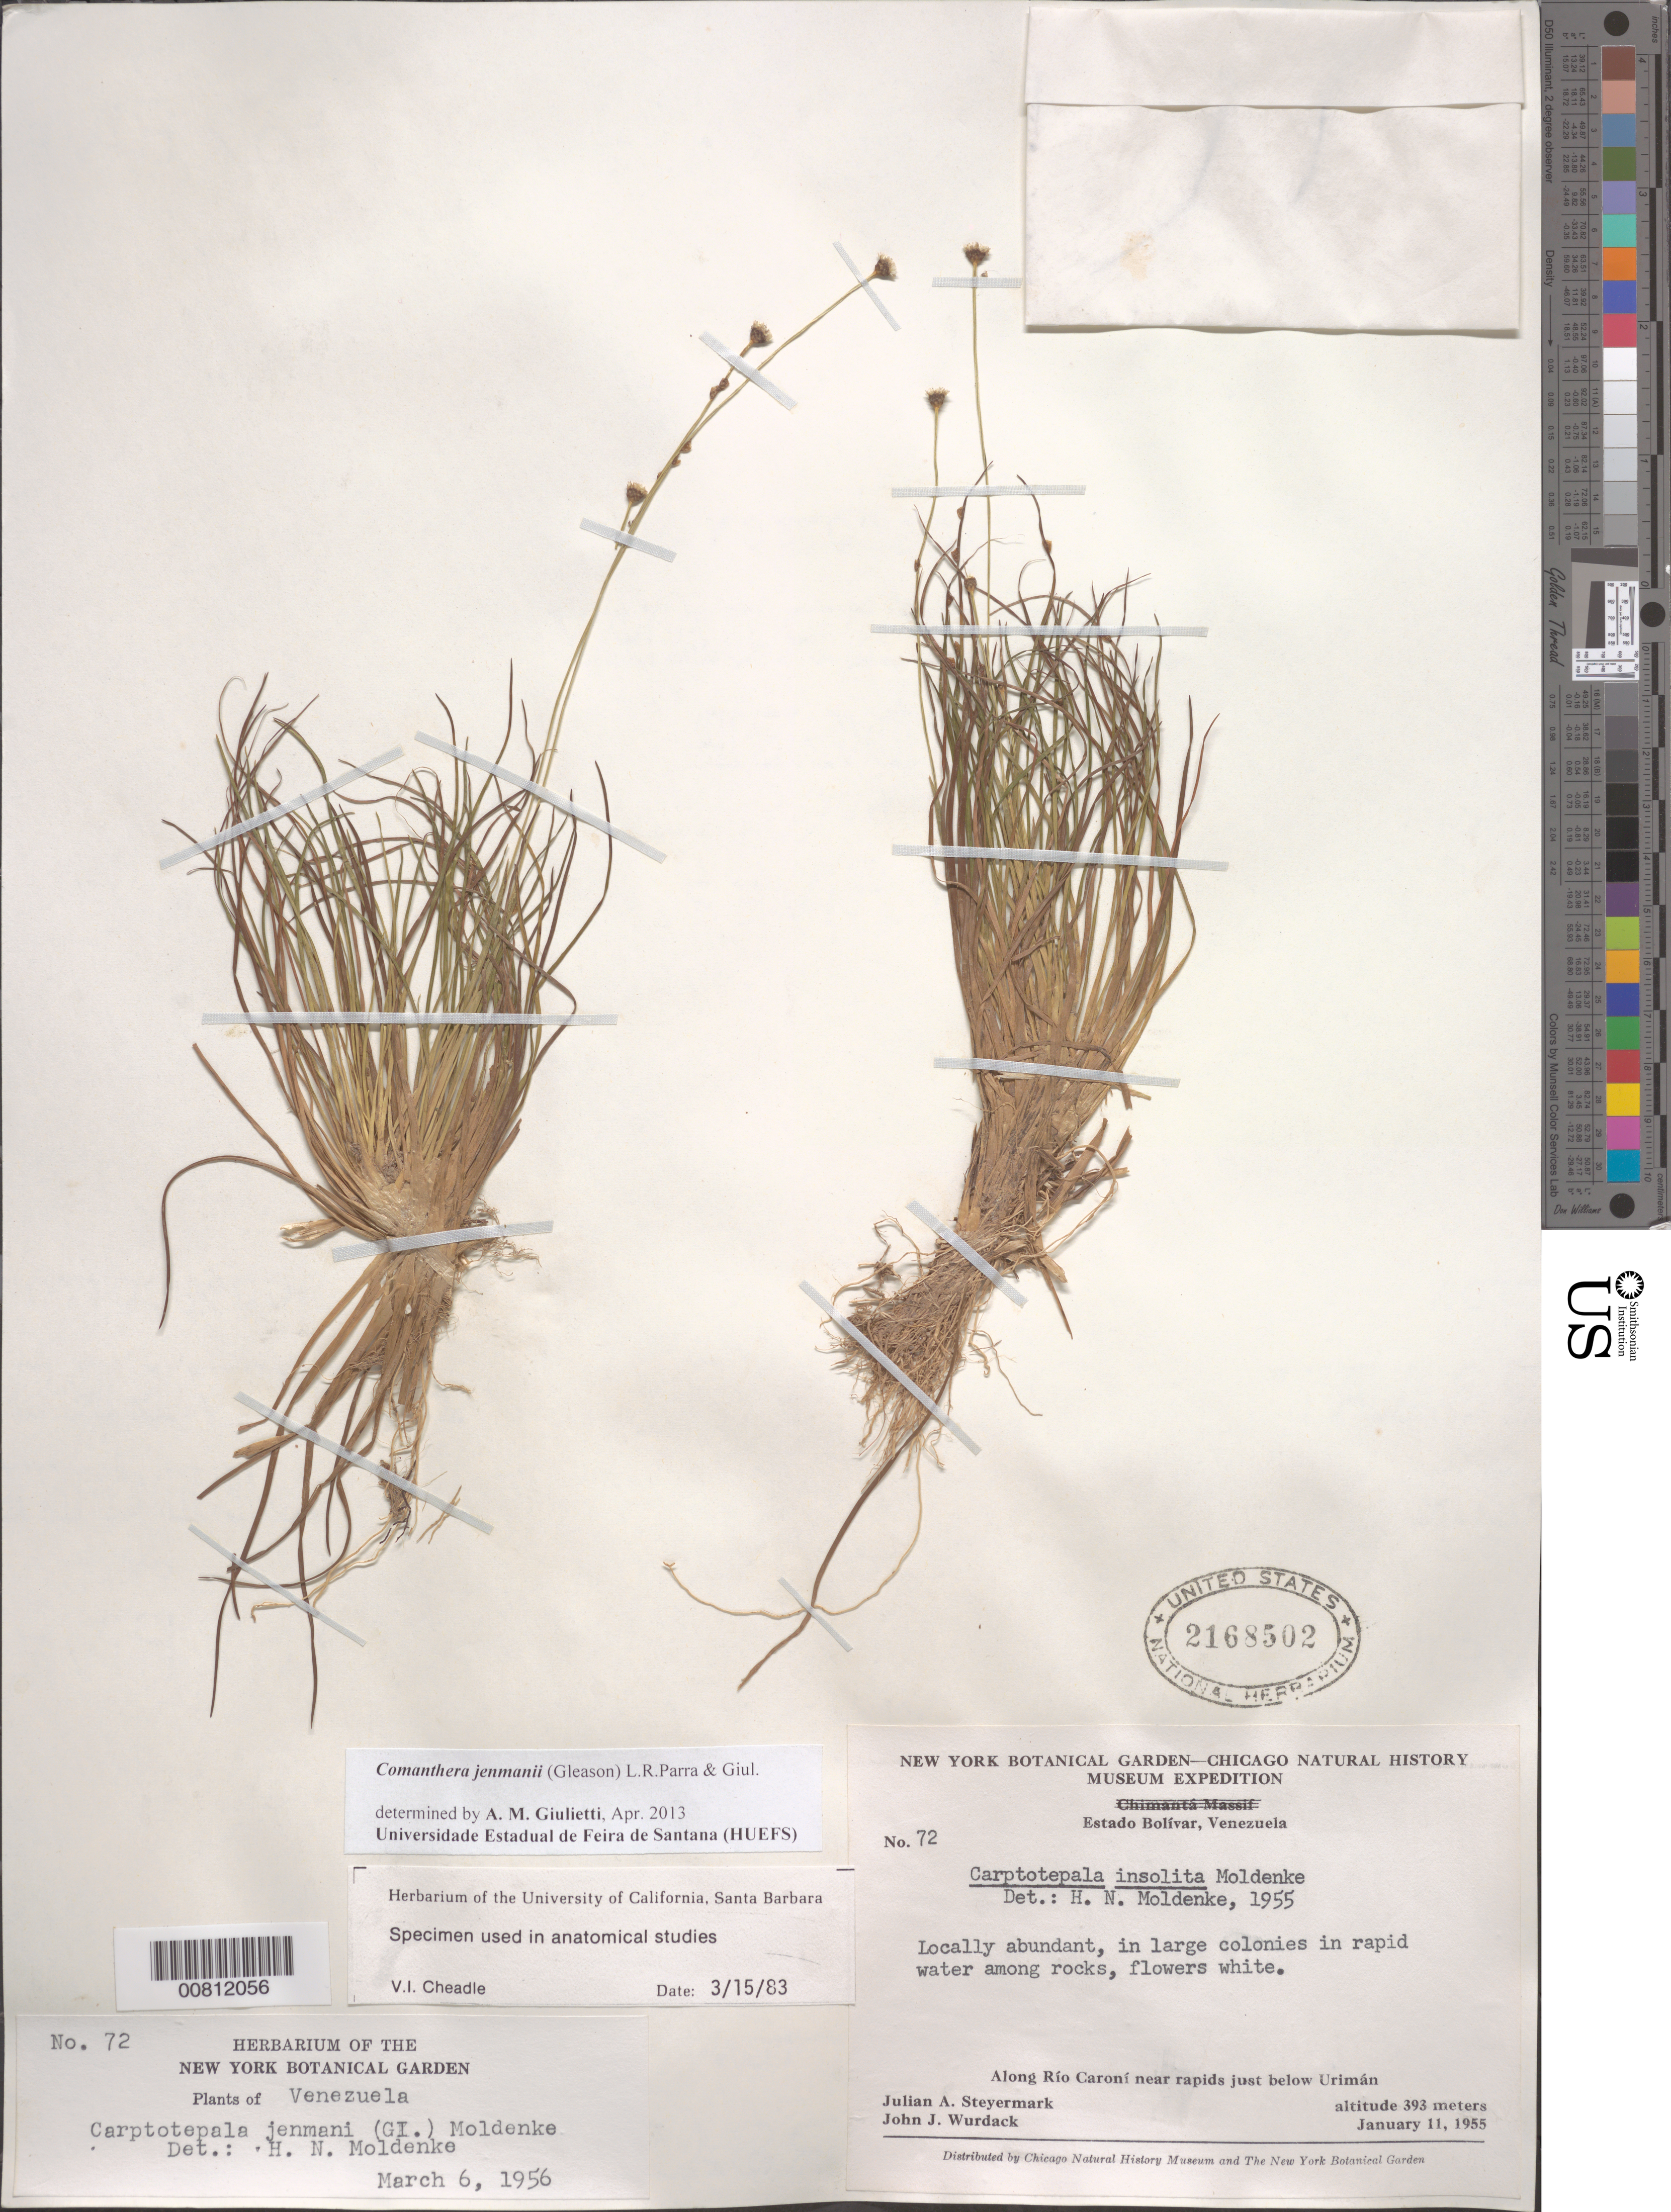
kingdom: Plantae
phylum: Tracheophyta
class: Liliopsida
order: Poales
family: Eriocaulaceae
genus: Comanthera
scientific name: Comanthera jenmanii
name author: (Gleason) L.R. Parra & Giul.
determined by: Giulietti, Ana M.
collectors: J. Steyermark & J. J. Wurdack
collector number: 55 72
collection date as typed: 11-Jan-55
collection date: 1955-01-11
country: Venezuela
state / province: Bolívar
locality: Río Caroní, near rapids just below Urimán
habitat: In rapid water among rocks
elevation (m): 393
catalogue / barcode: US 2168502